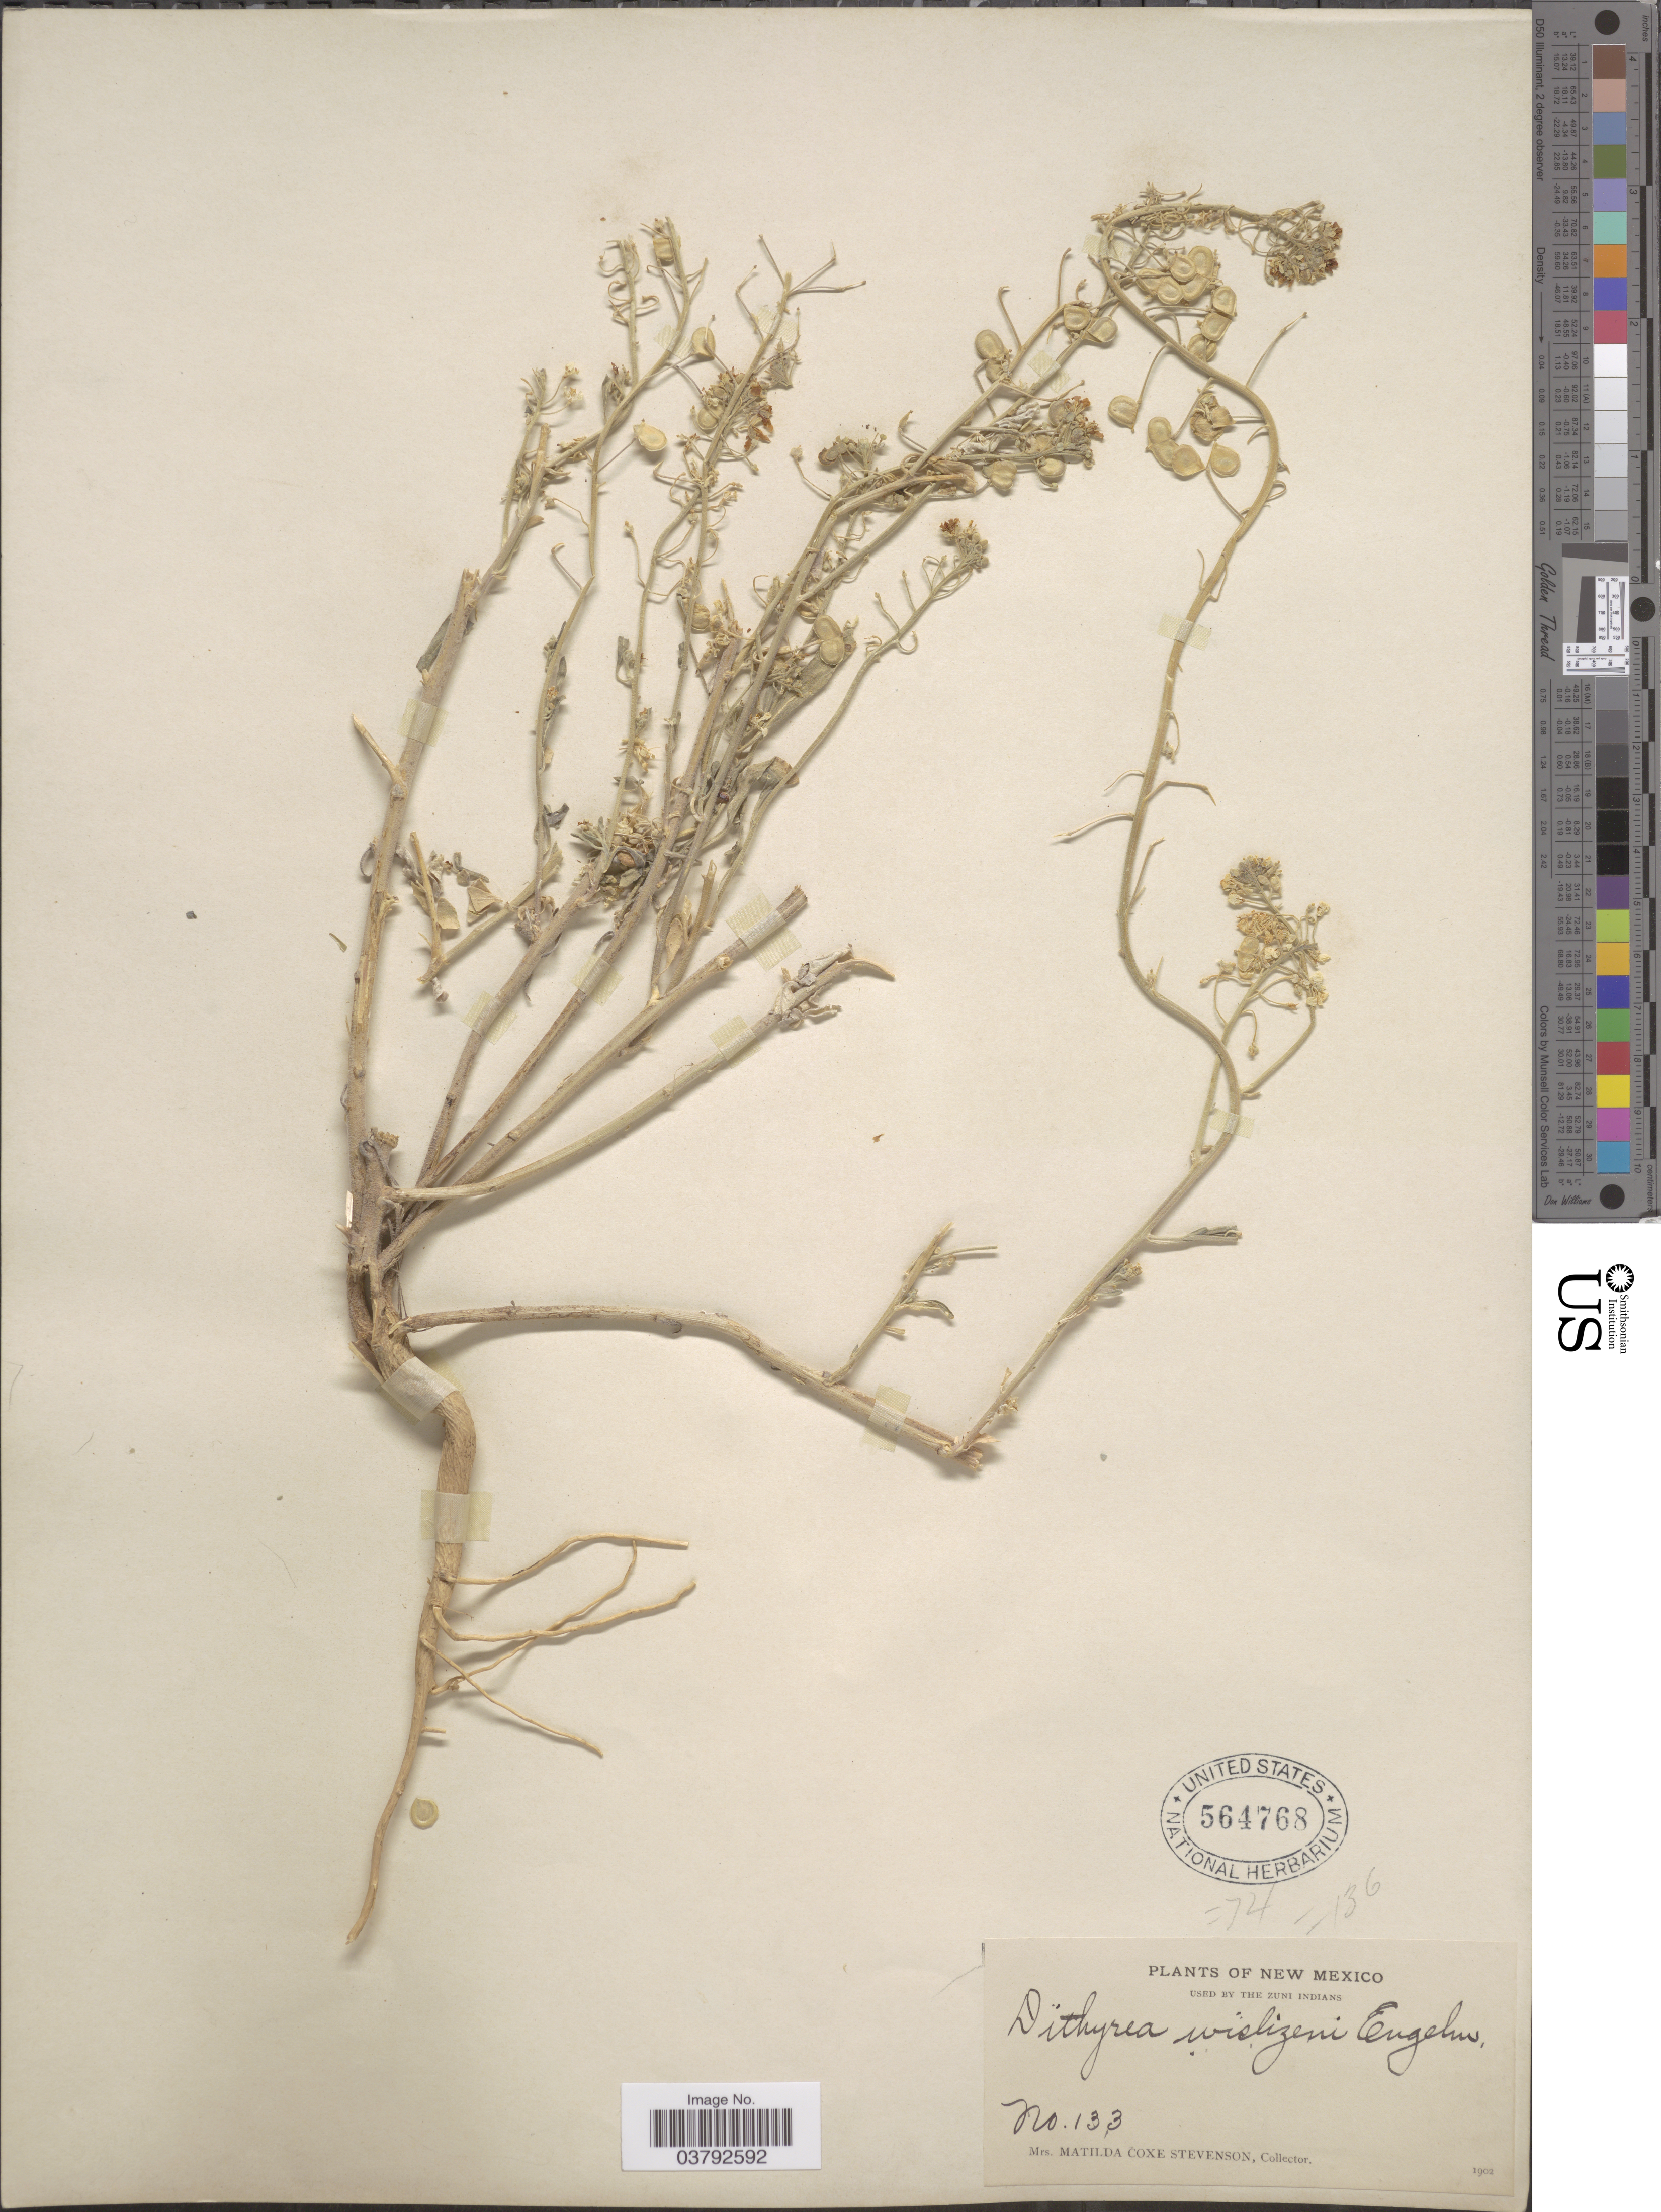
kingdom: Plantae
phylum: Tracheophyta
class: Magnoliopsida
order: Brassicales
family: Brassicaceae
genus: Dithyrea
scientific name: Dithyrea wislizeni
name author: Engelm.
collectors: M. Stevenson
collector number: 133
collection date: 1902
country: United States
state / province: New Mexico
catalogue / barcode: US 564768